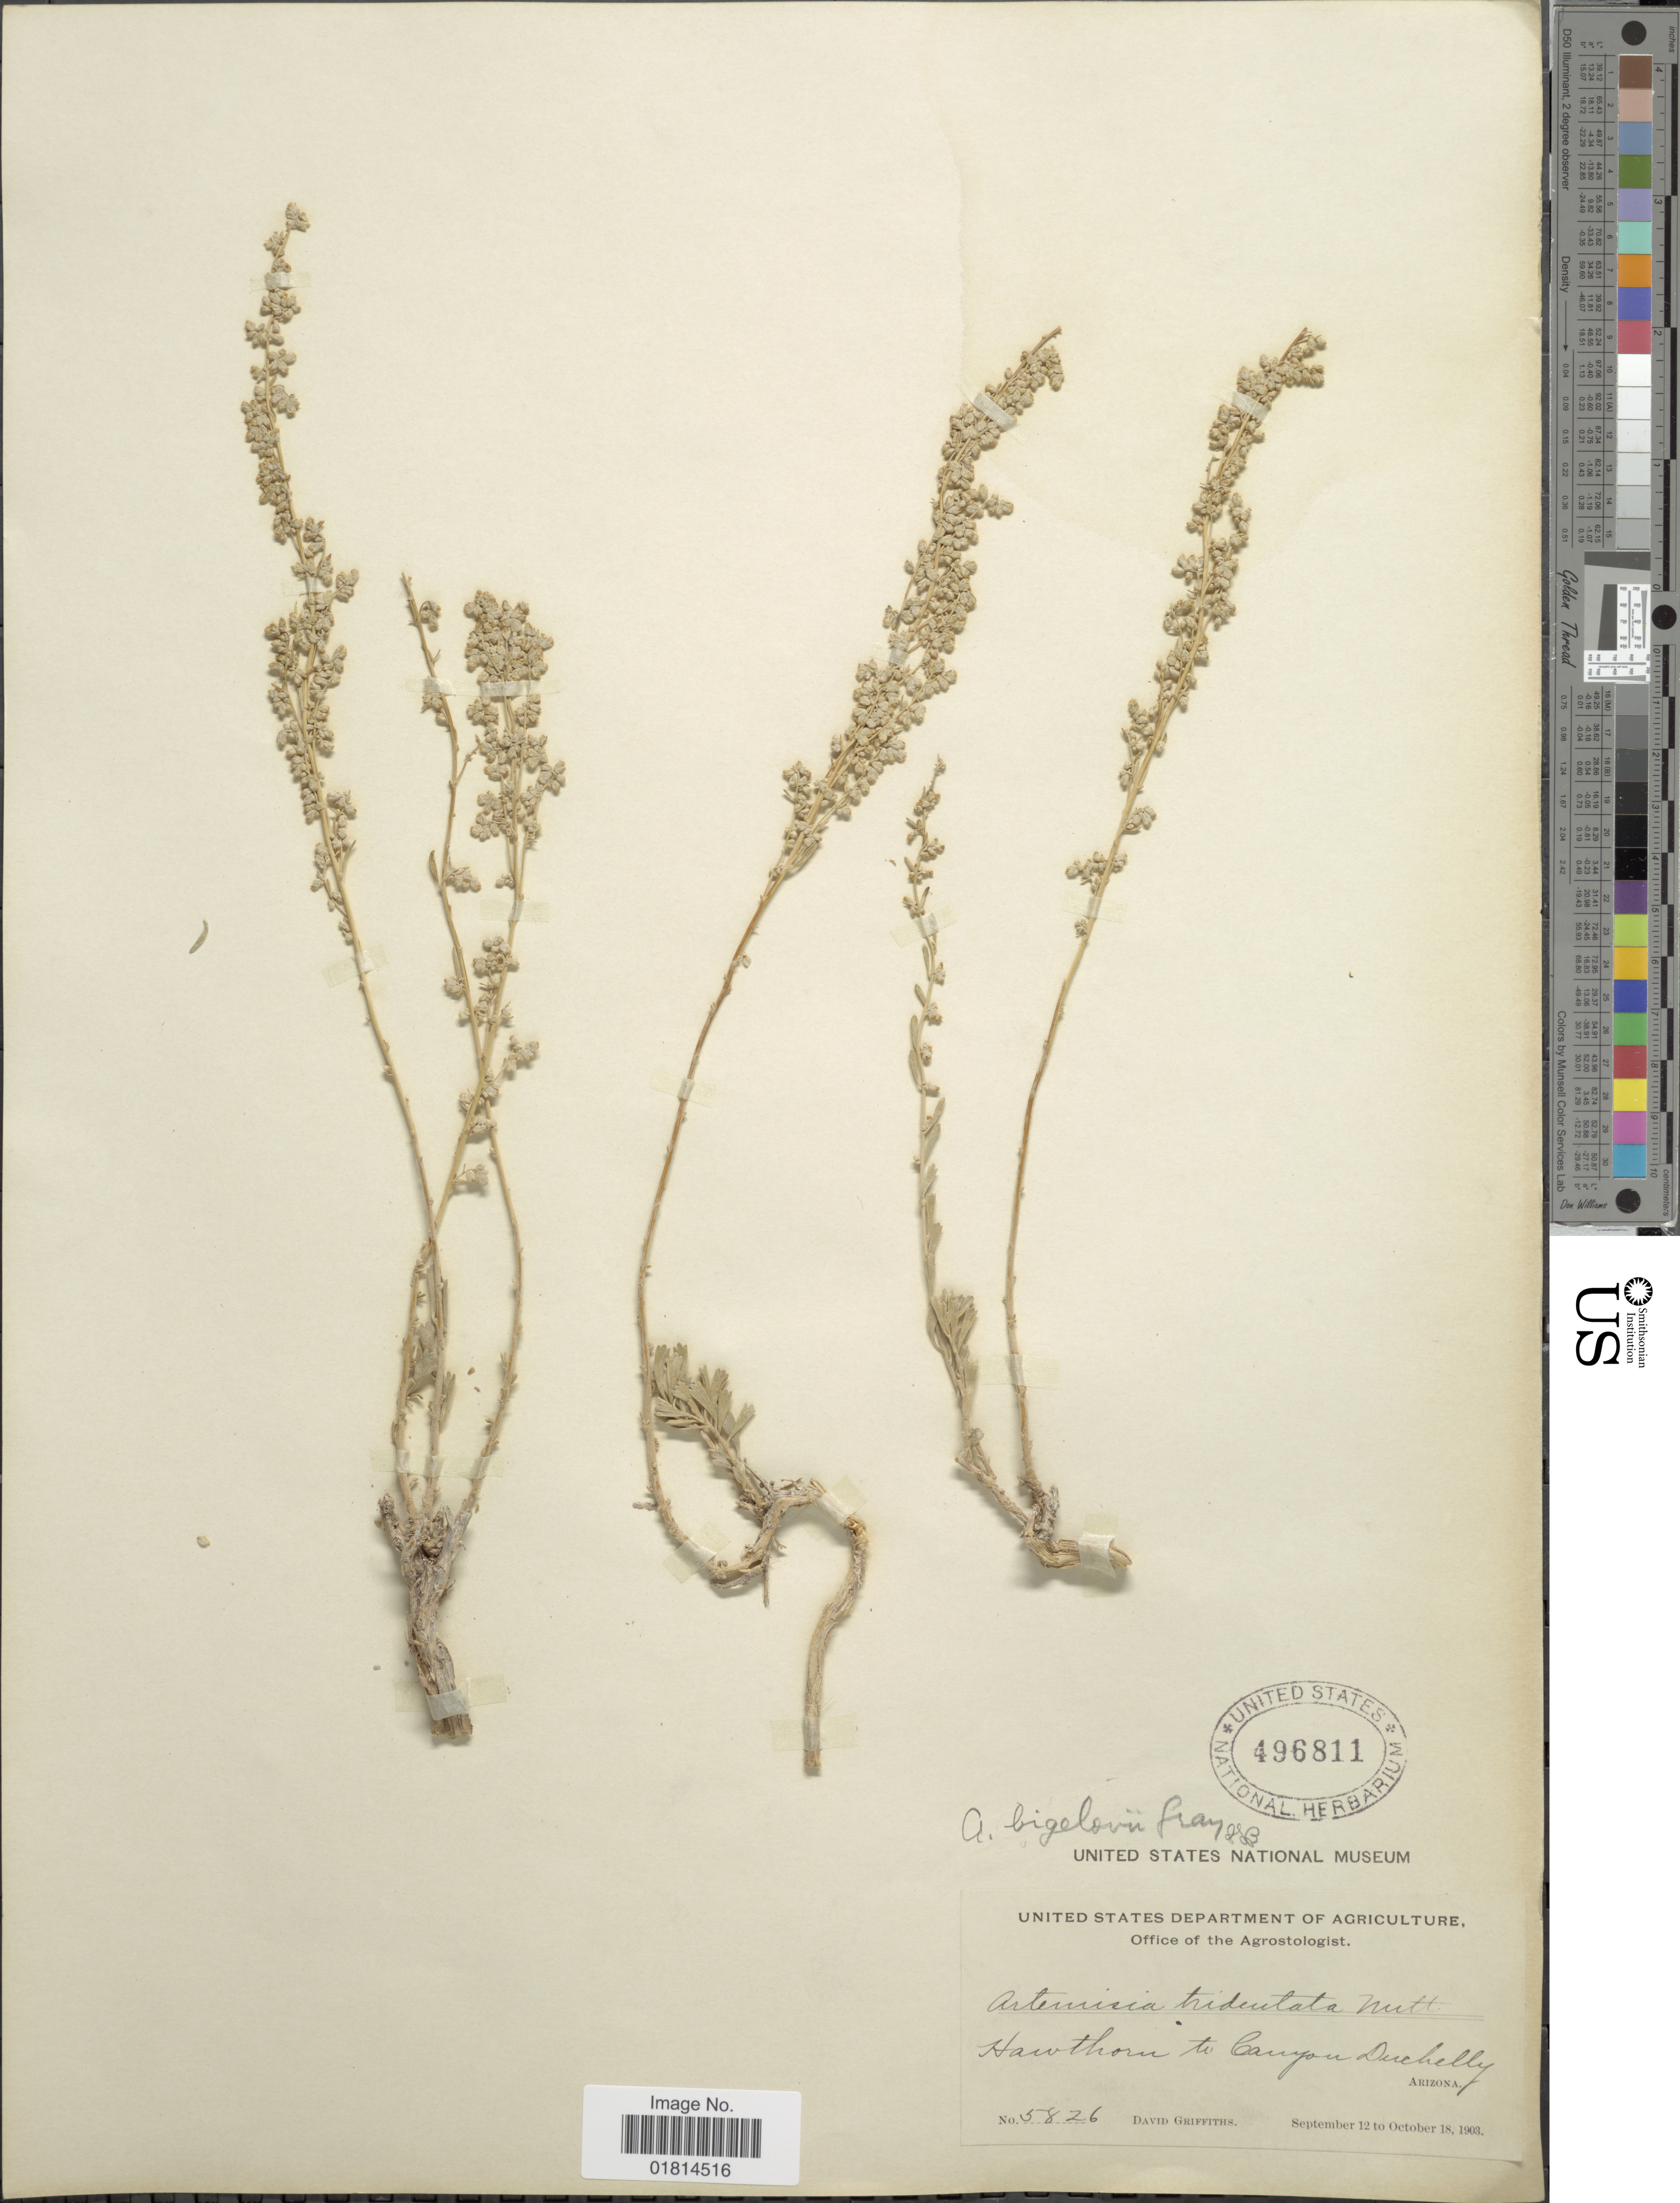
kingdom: Plantae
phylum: Tracheophyta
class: Magnoliopsida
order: Asterales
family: Asteraceae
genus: Artemisia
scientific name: Artemisia bigelovii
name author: A. Gray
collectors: D. Griffiths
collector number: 5826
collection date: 1903-09-12/1903-10-18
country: United States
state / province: Arizona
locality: Hawthorn to Canyon Duchelly, Arizona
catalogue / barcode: US 496811